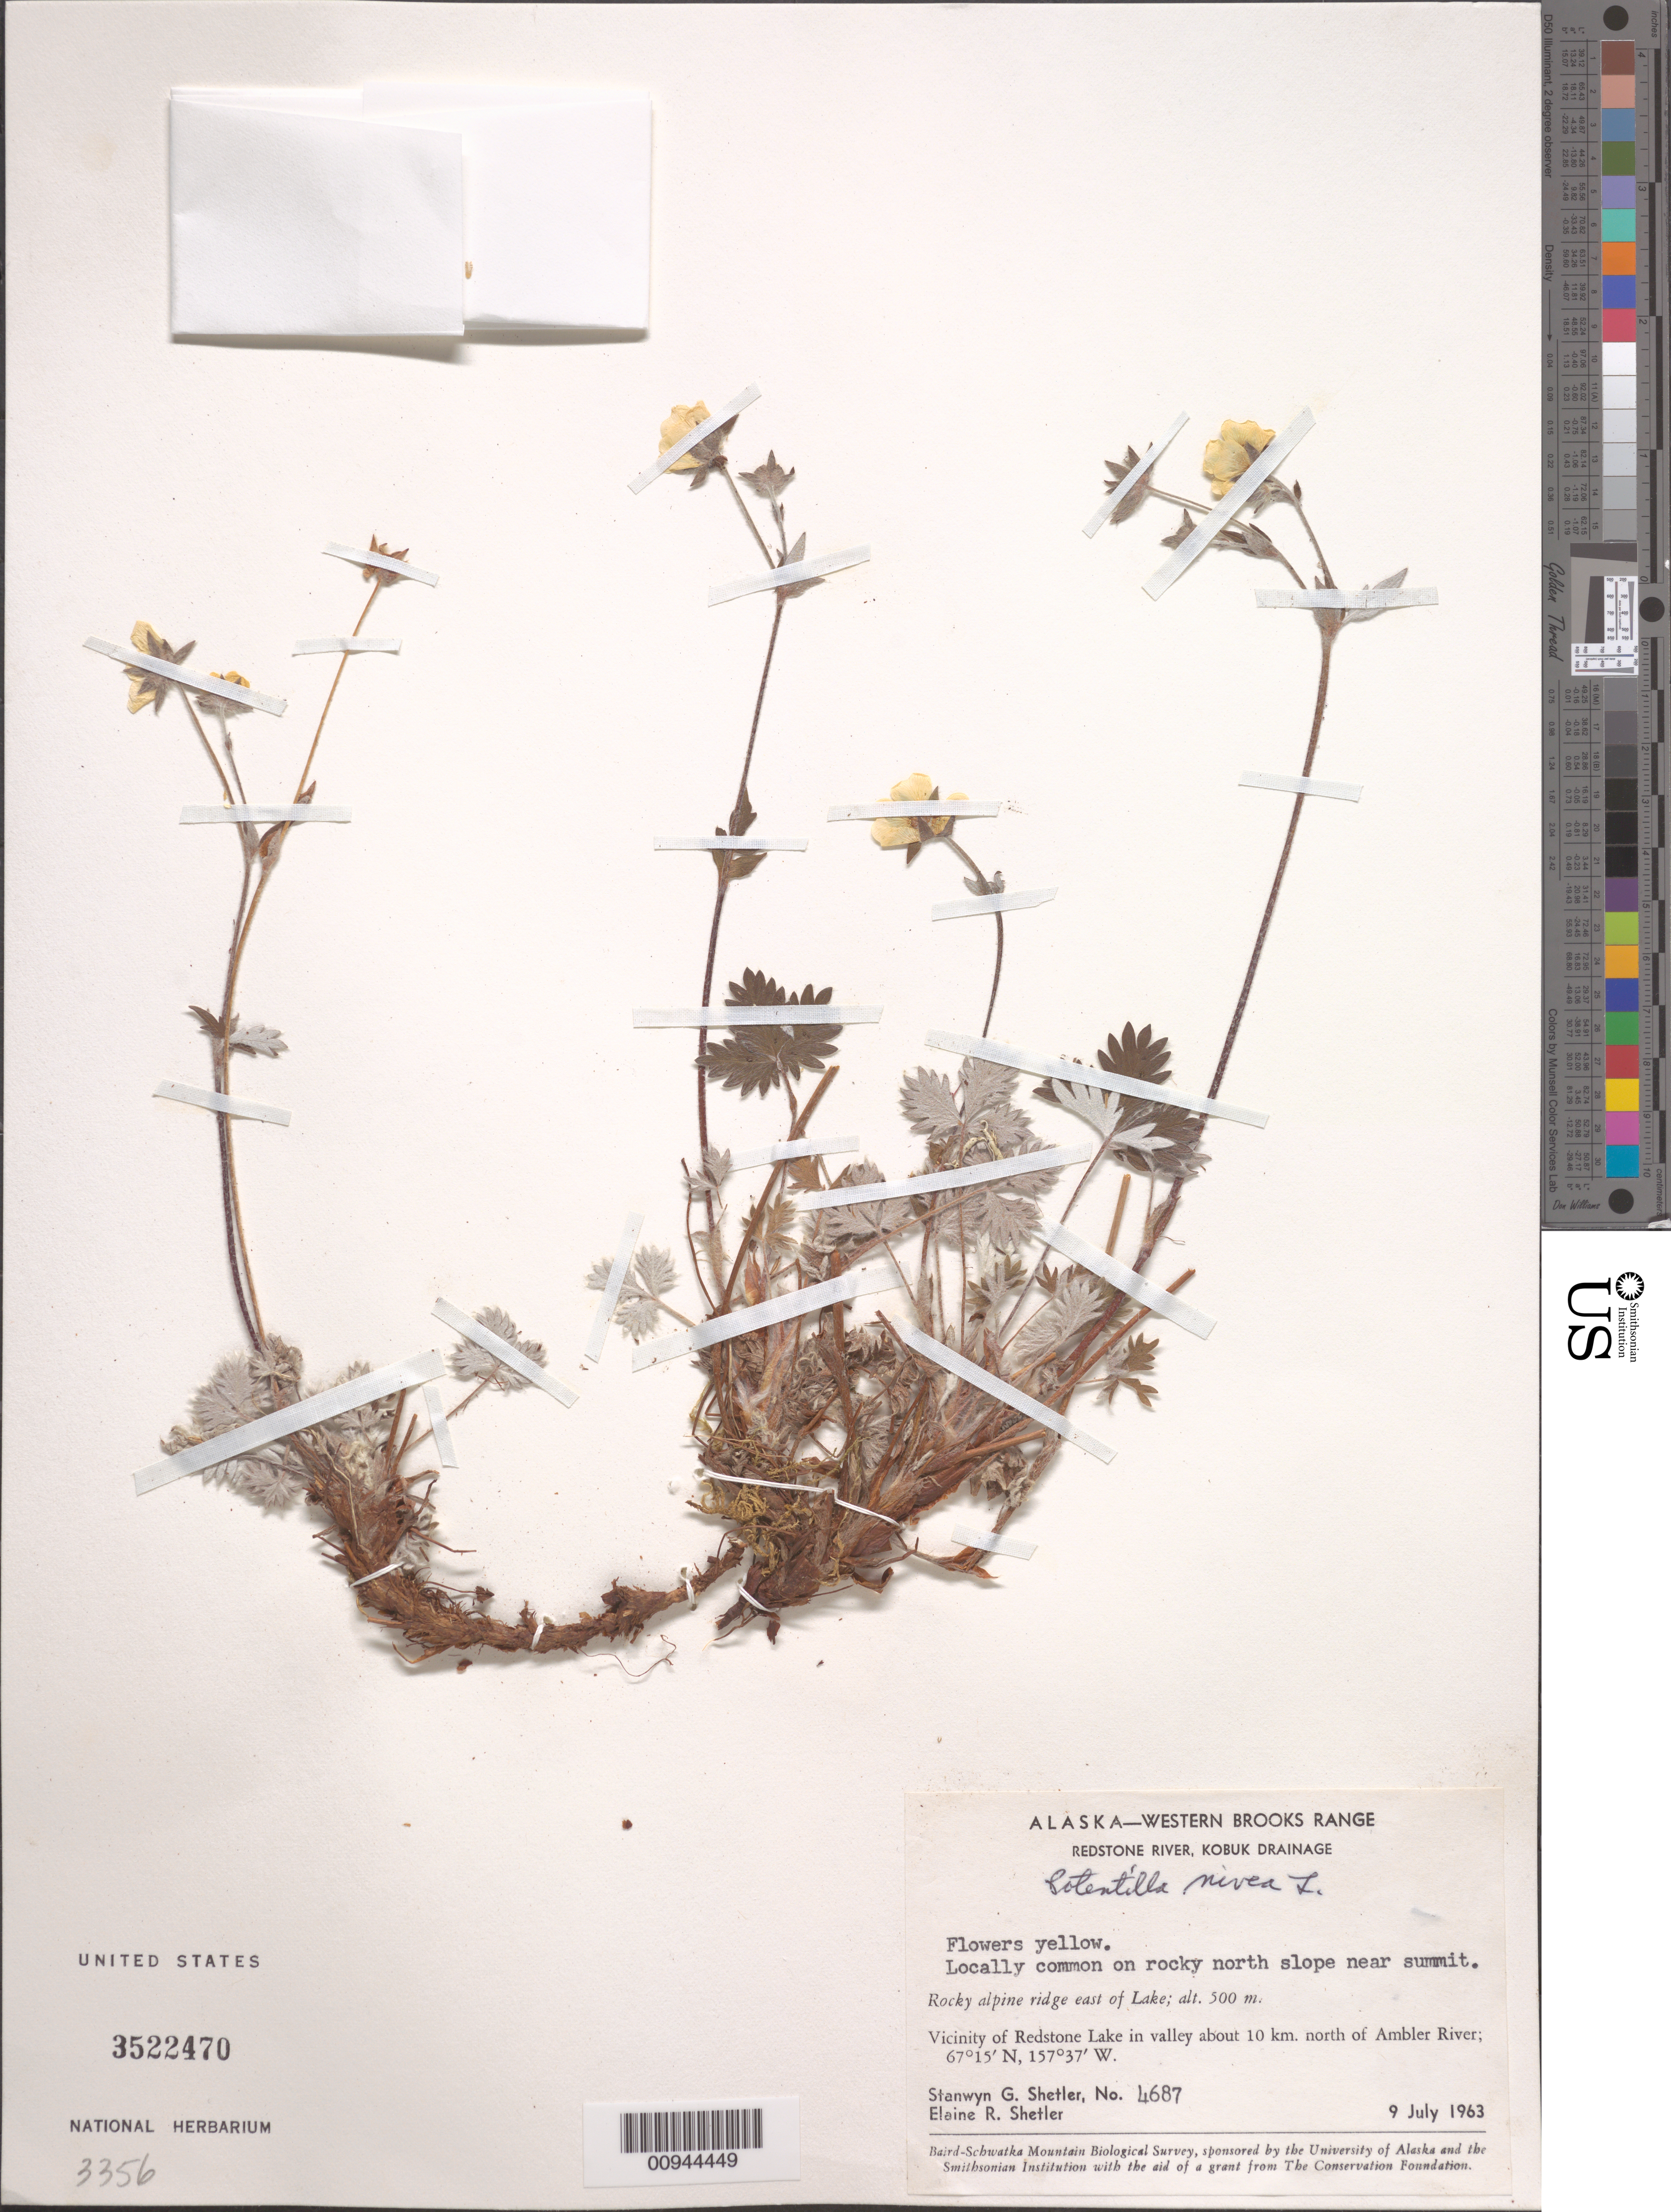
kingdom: Plantae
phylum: Tracheophyta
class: Magnoliopsida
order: Rosales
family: Rosaceae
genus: Potentilla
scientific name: Potentilla nivea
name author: L.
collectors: S. Shetler & E. R. Shetler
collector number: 4687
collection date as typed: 09 Jul 1963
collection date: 1963-07-09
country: United States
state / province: Alaska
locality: Vicinity of Redstone Lake in valley about 10 km. north of Ambler River. Western Brooks Range, Redstone River, Kobuk Drainage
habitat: Rocky alpine ridge east of Lake. Locally common on rocky north slope near summit.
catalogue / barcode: US 3522470